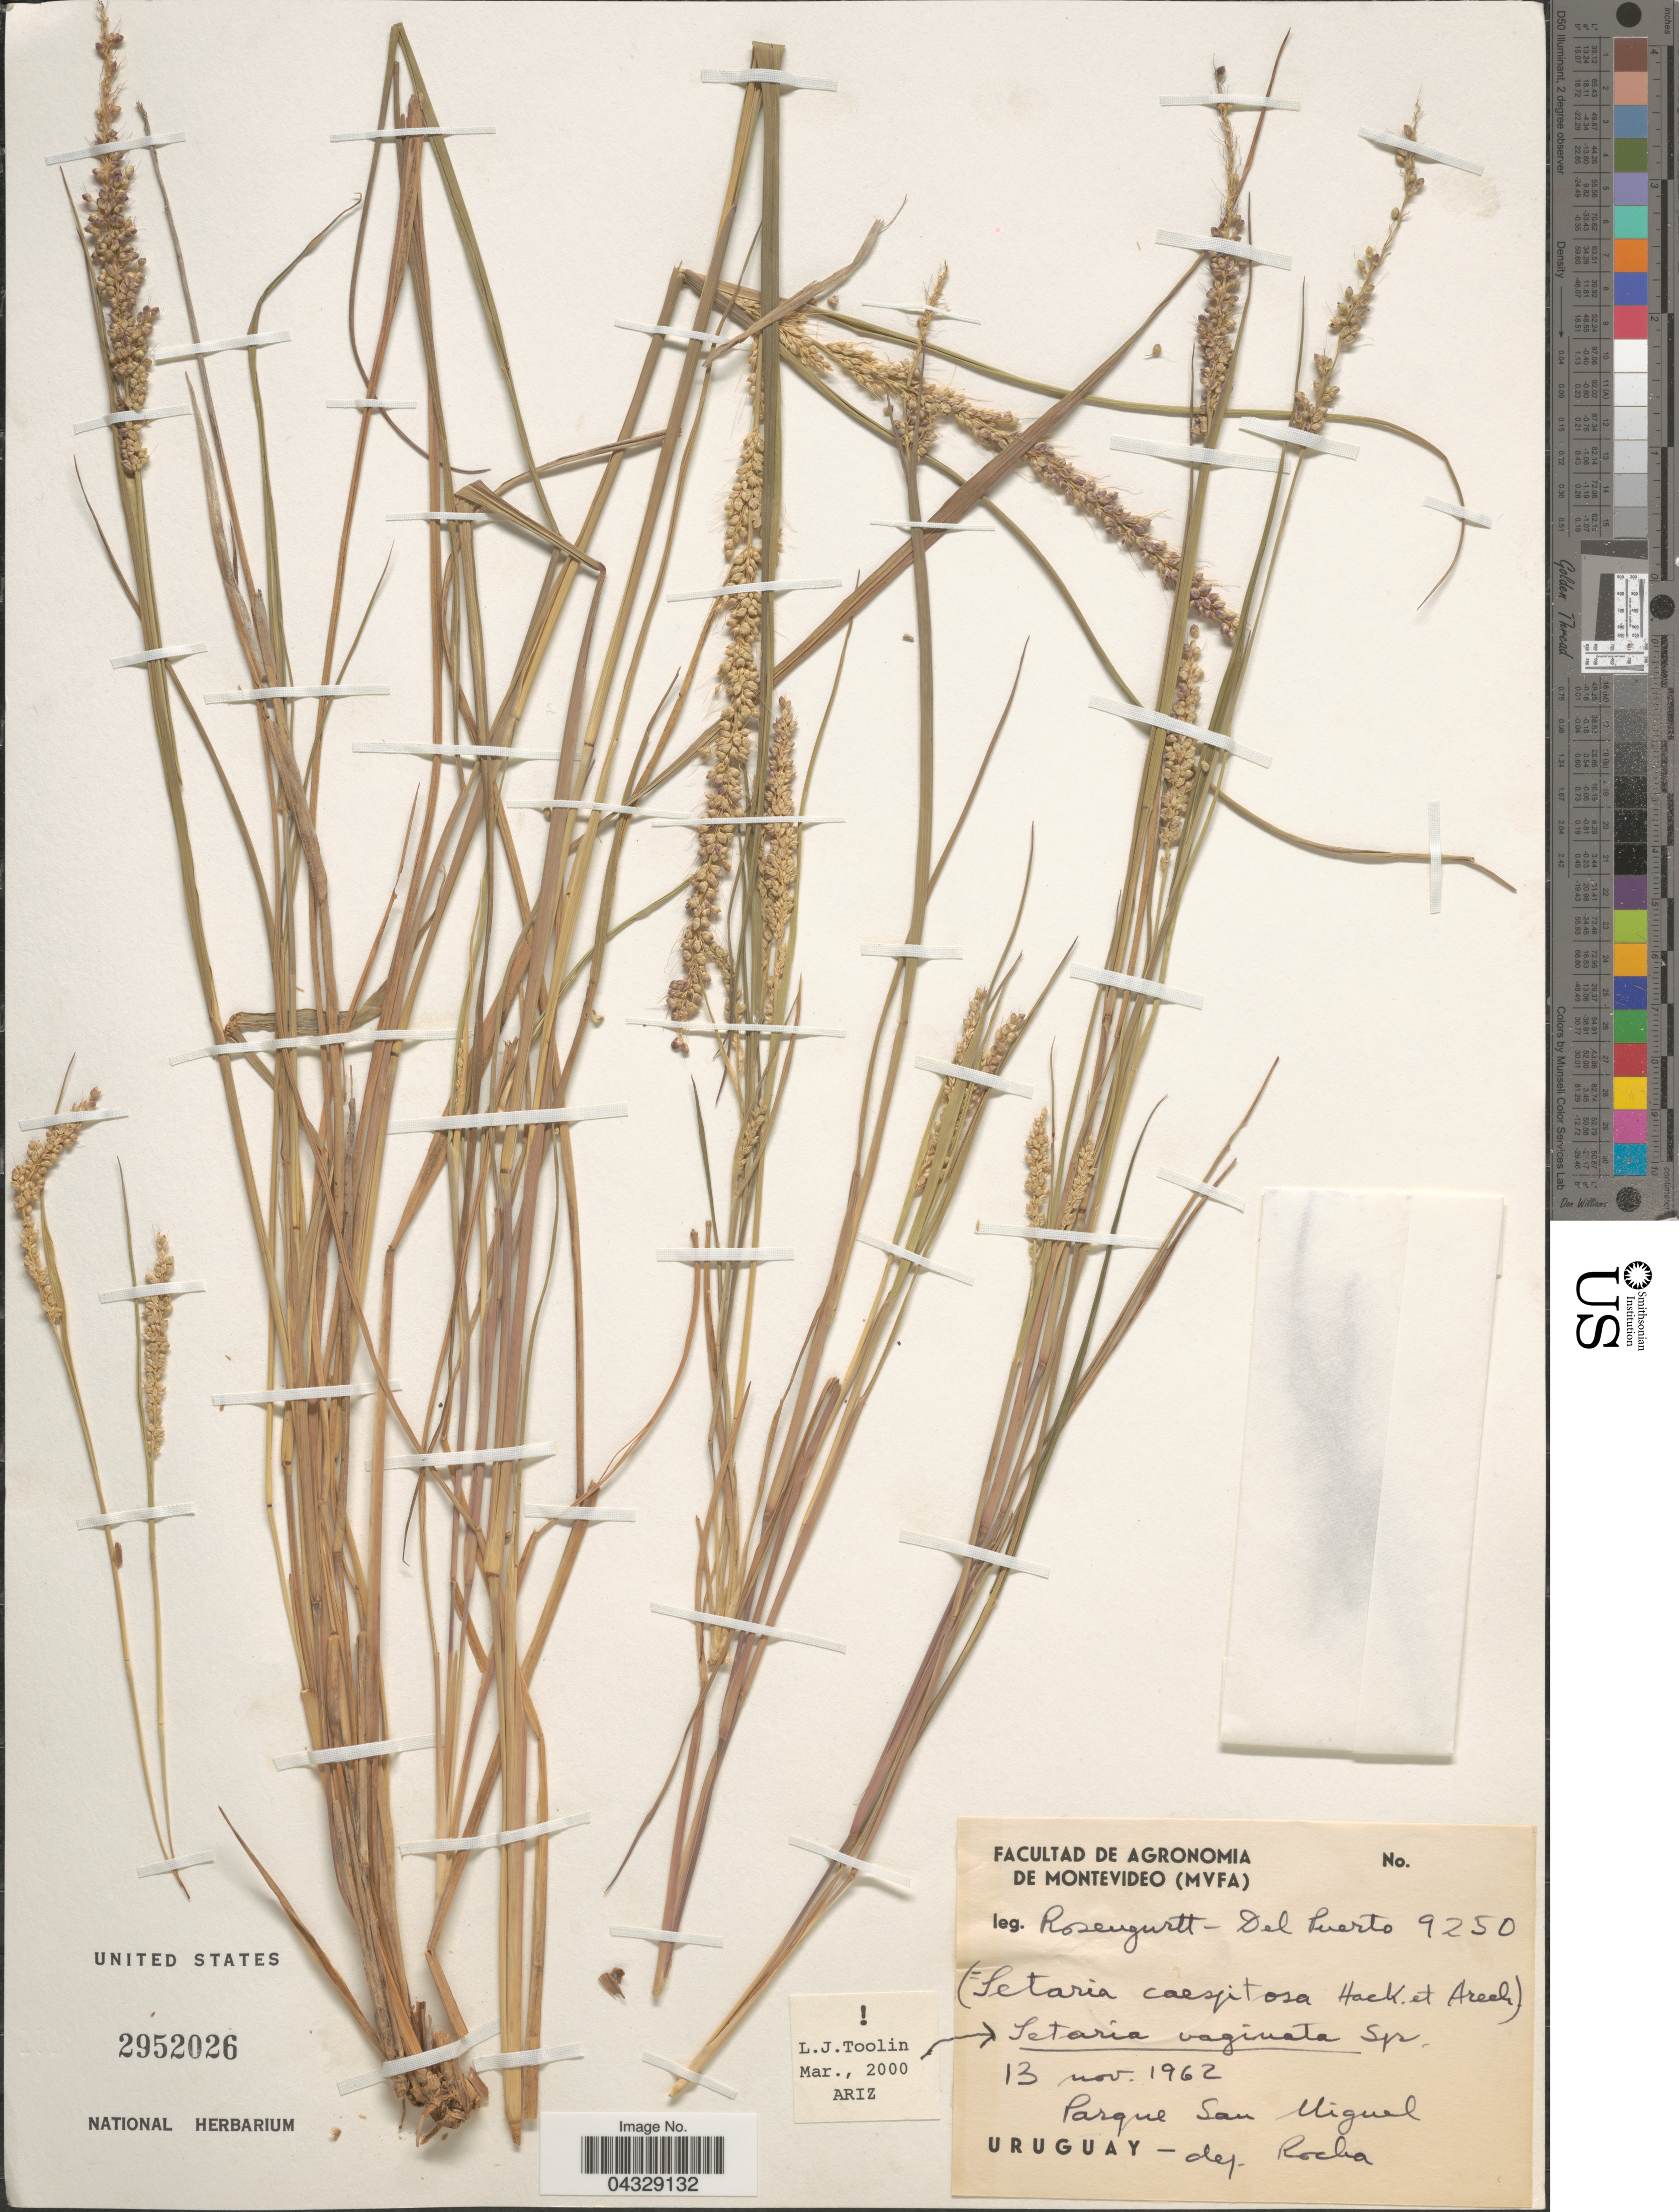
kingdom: Plantae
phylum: Tracheophyta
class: Liliopsida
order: Poales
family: Poaceae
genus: Setaria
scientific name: Setaria vaginata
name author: Spreng.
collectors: Rosengurtt & Del Puerto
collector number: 9250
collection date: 1962-11-13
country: Uruguay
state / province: Rocha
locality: Parque San Miguel. Dep. Rocha.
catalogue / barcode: US 2952026